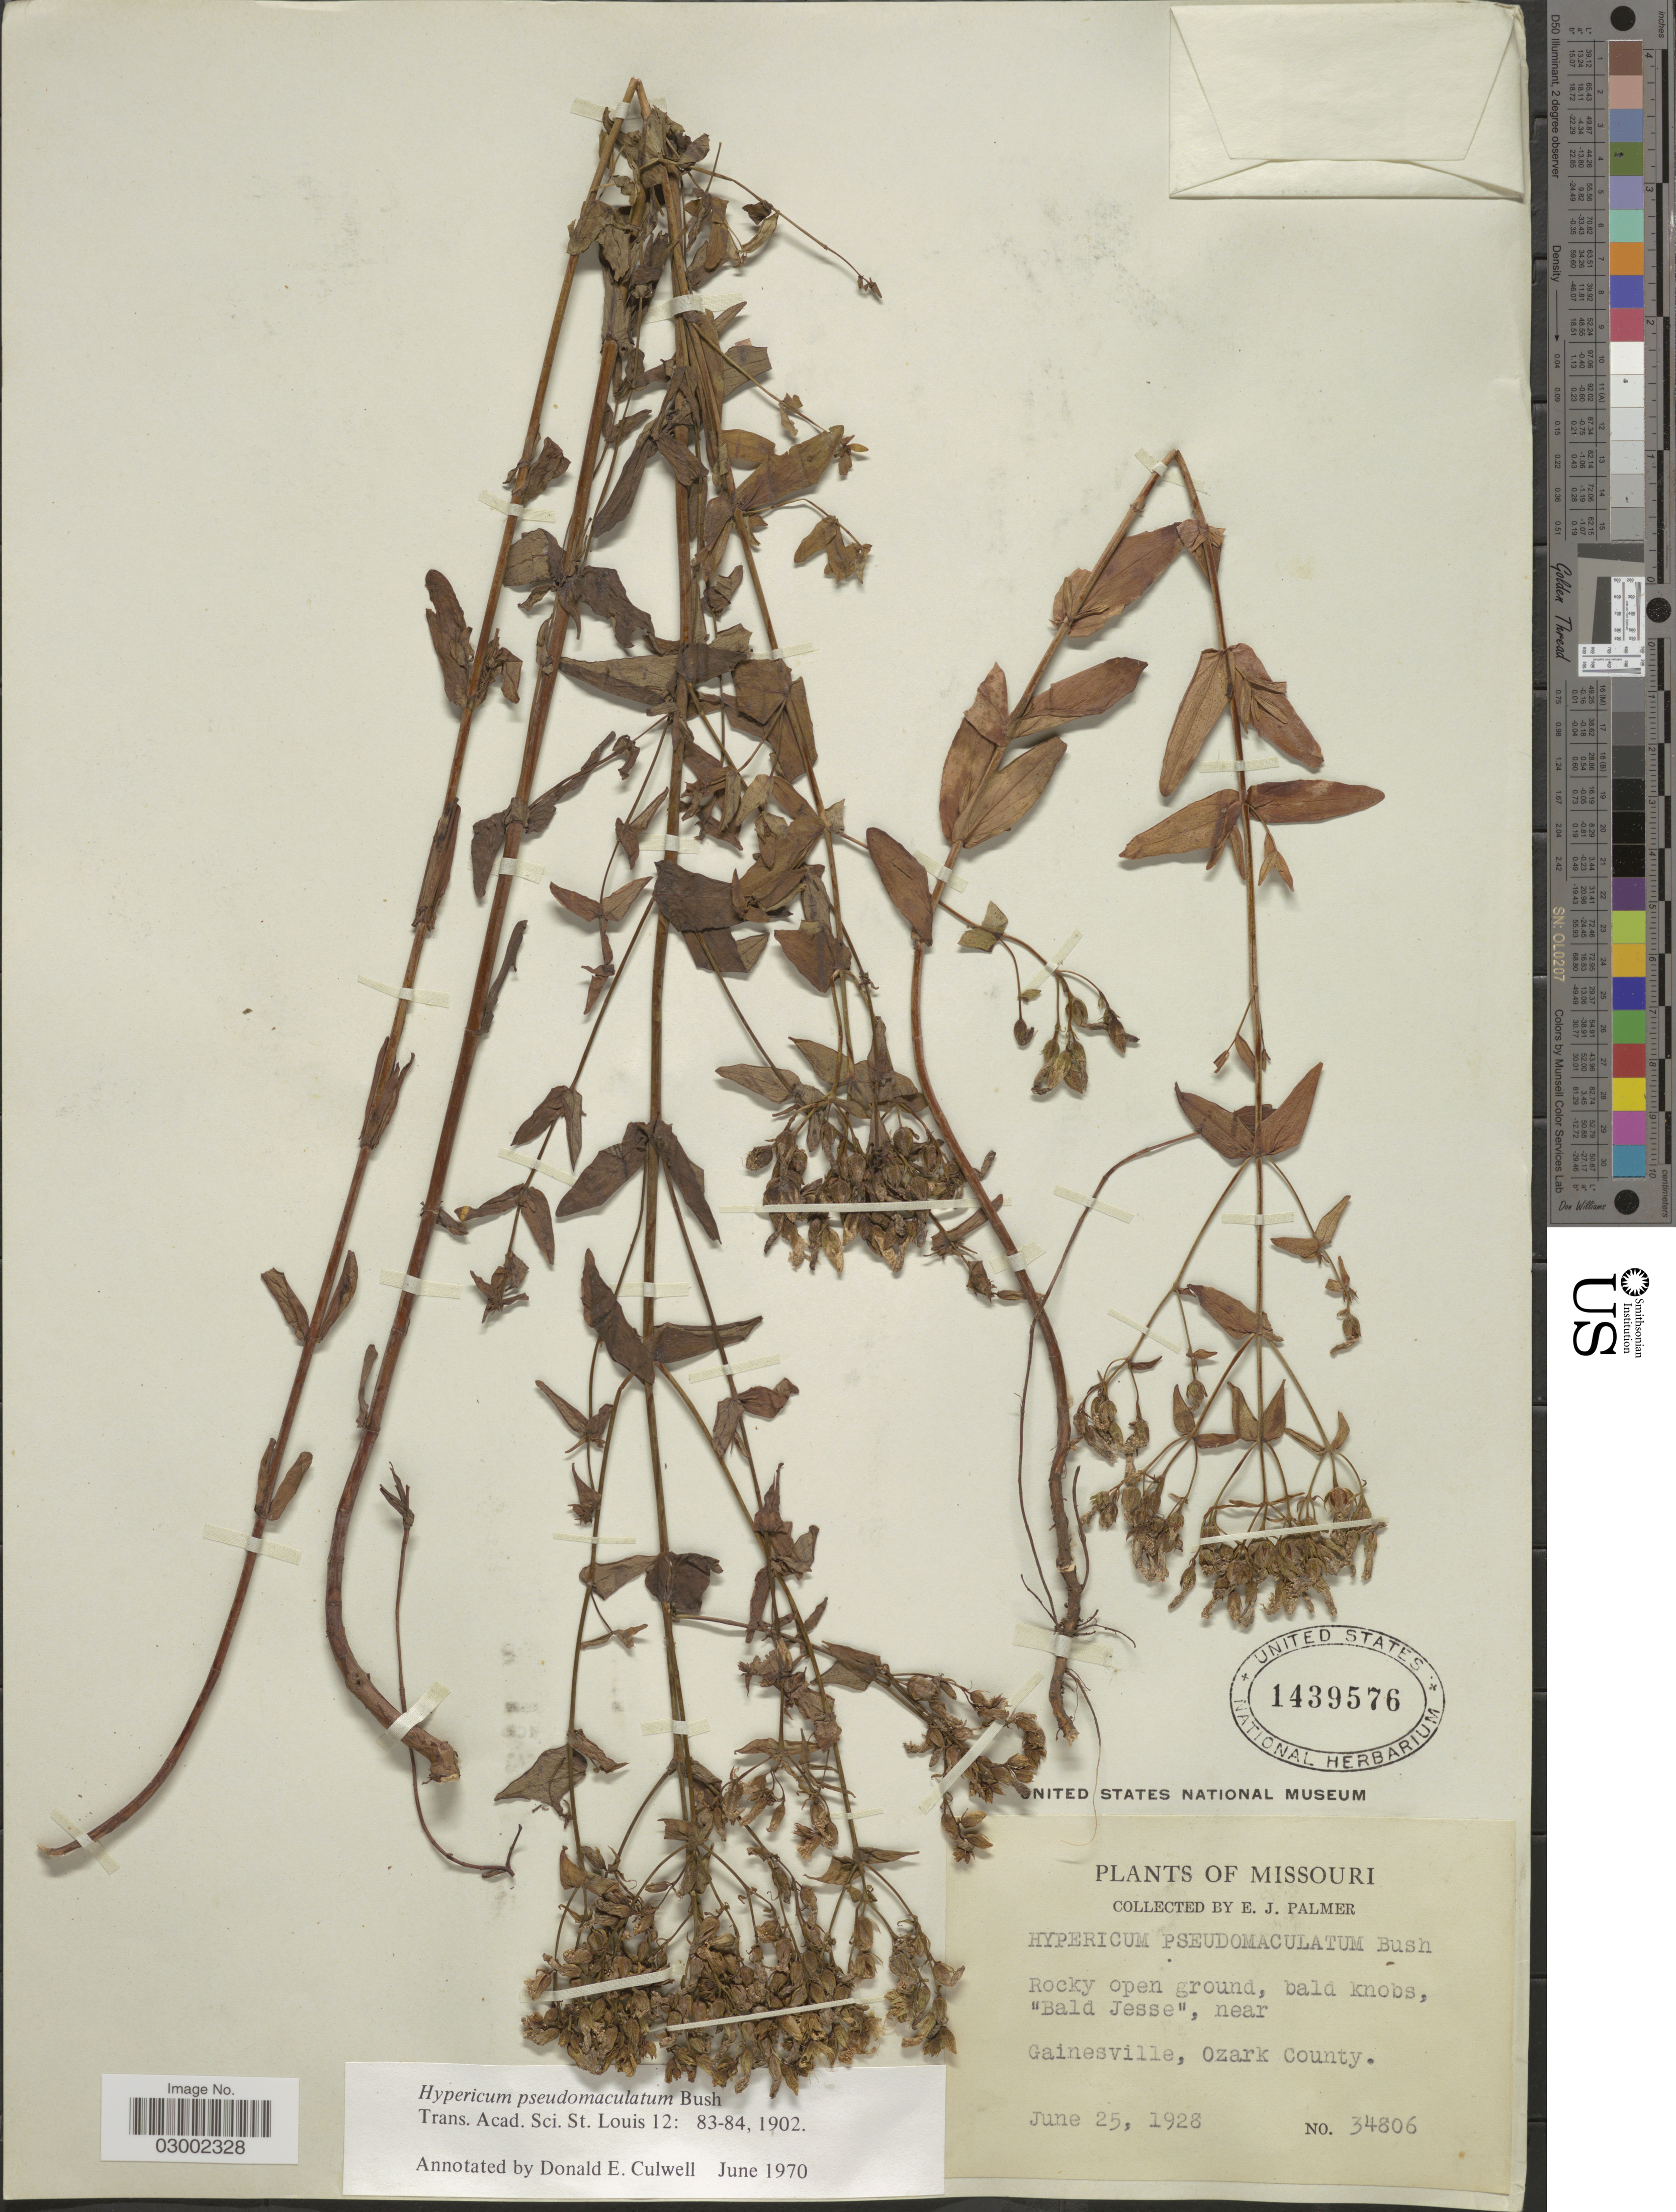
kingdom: Plantae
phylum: Tracheophyta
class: Magnoliopsida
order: Malpighiales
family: Hypericaceae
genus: Hypericum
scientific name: Hypericum pseudomaculatum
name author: Bush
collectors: E. J. Palmer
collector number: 34806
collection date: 1928-06-25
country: United States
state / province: Missouri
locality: Bald Jesse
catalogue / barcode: US 1439576